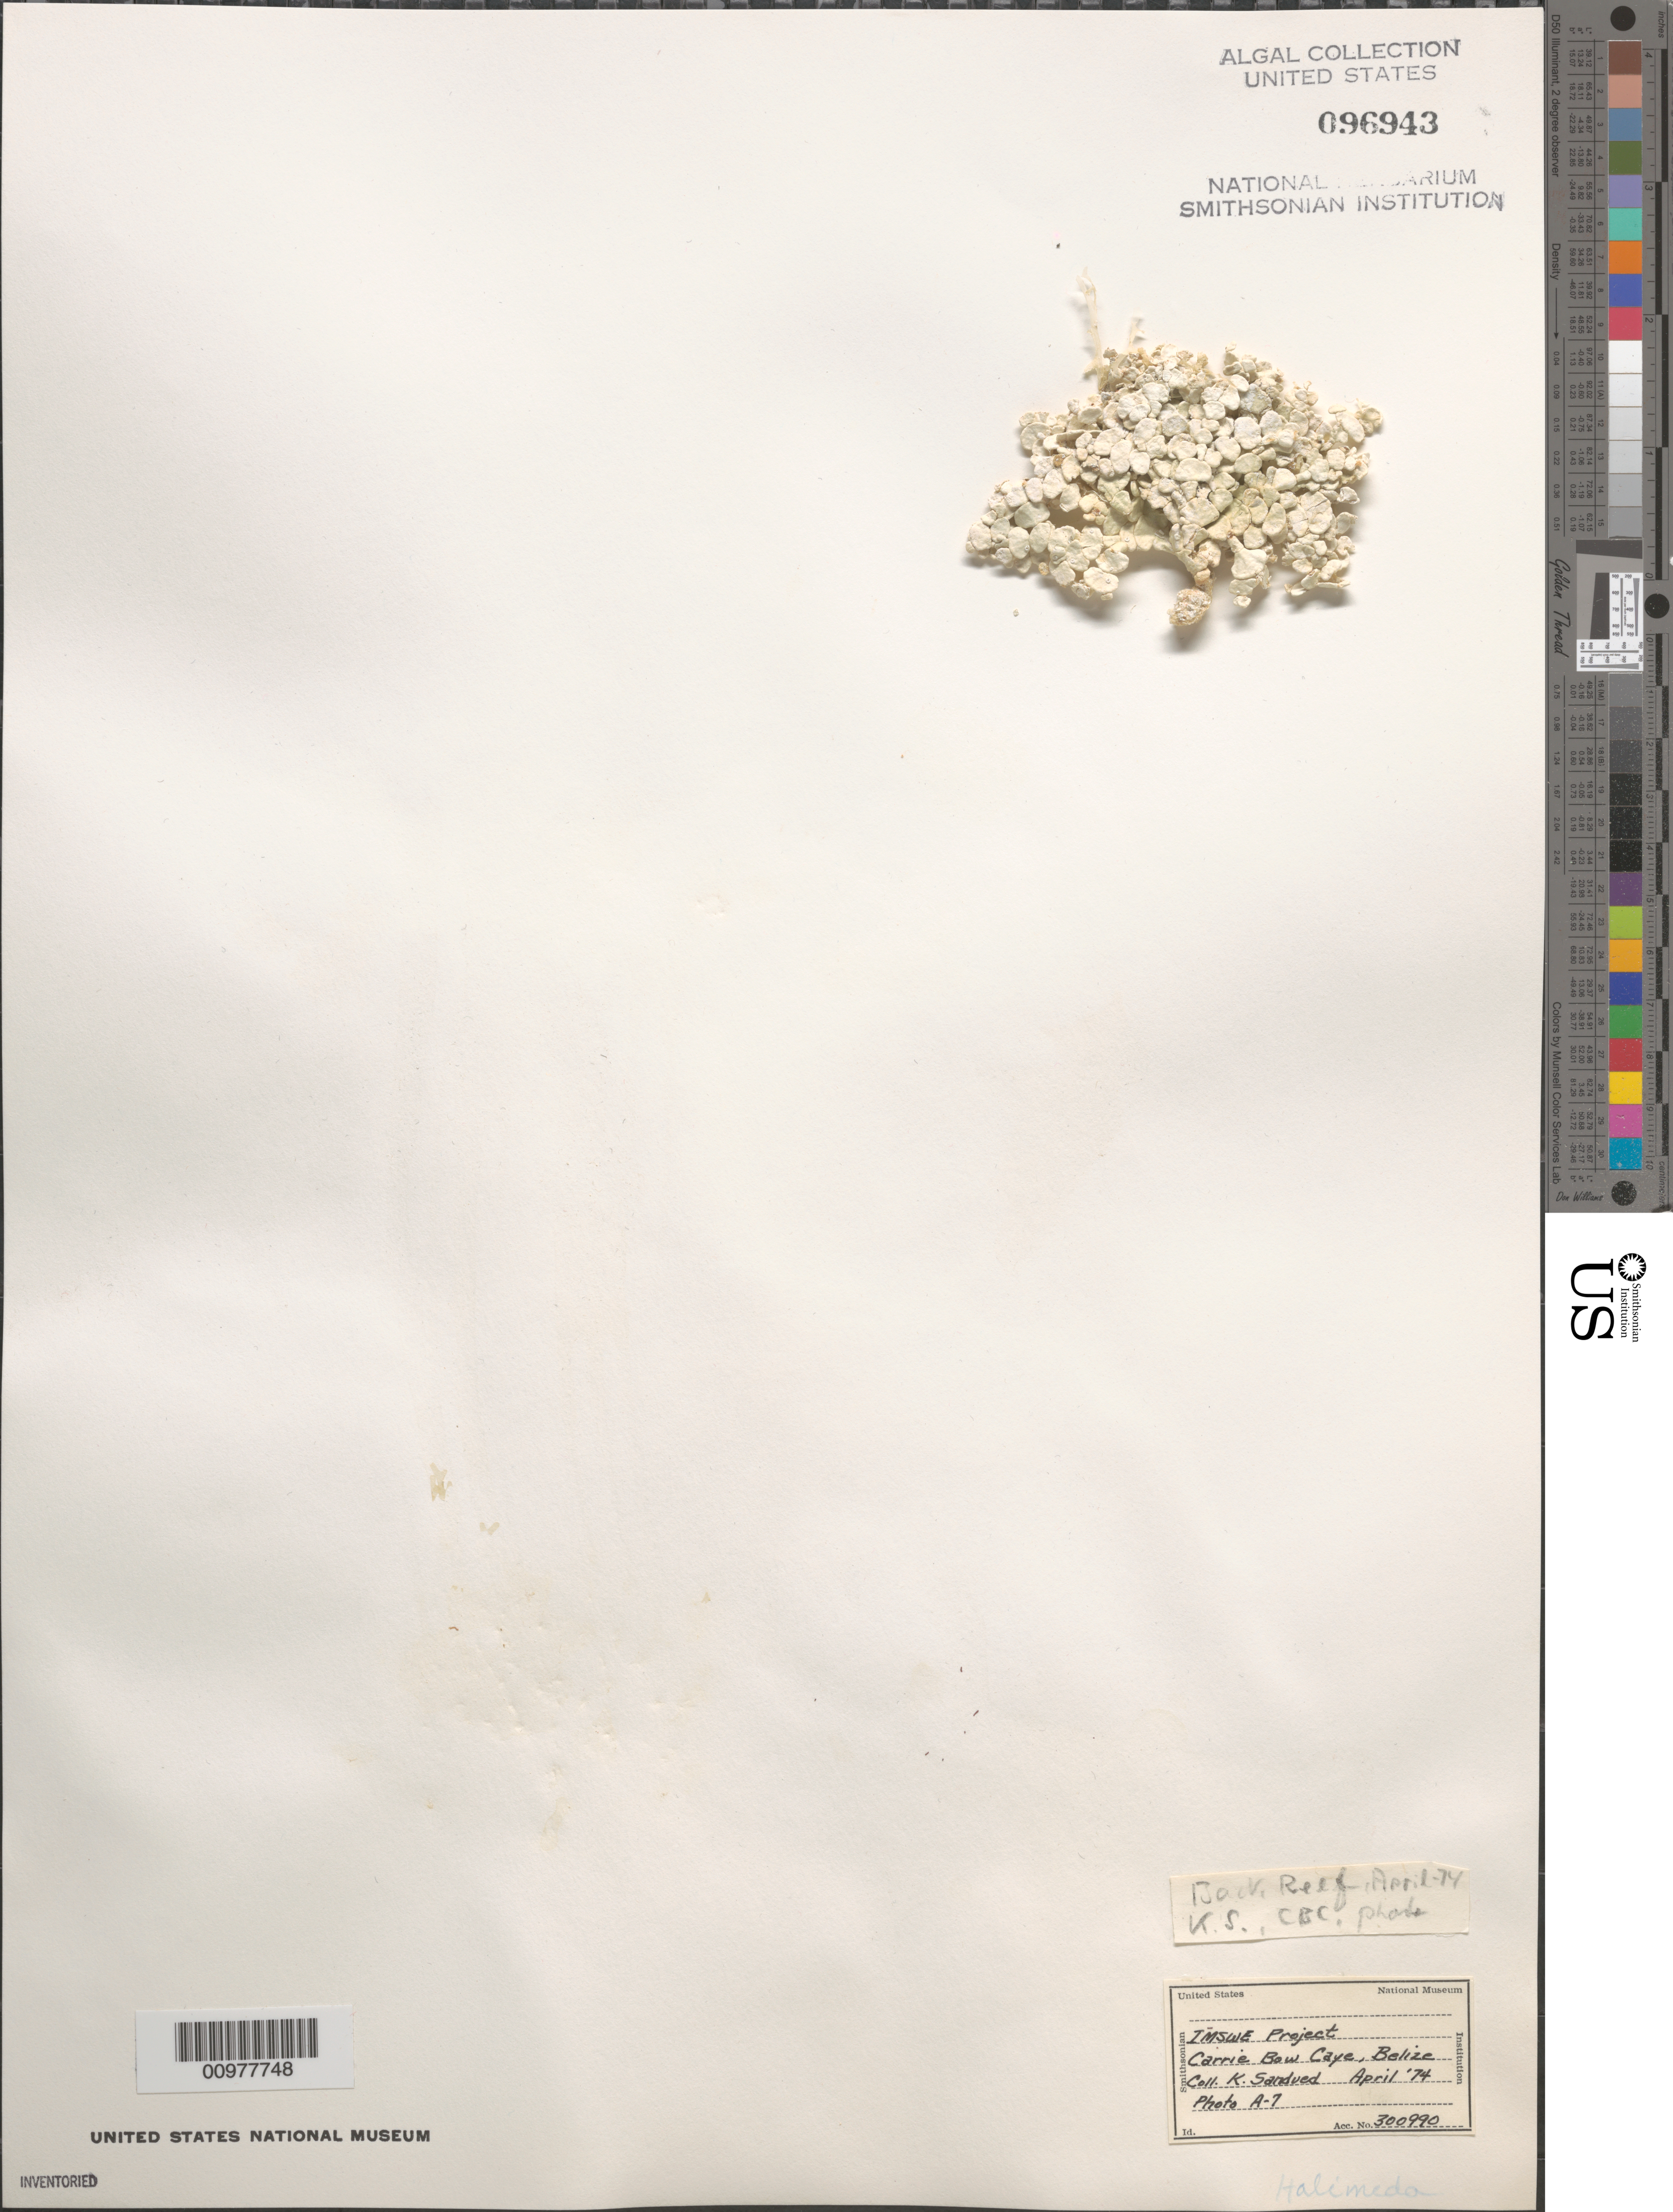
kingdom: Plantae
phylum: Chlorophyta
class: Ulvophyceae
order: Bryopsidales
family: Halimedaceae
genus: Halimeda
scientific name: Halimeda sp.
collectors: K. Sandved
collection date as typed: Apr 1974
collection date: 1974-04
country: Belize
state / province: Stann Creek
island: Carrie Bow Cay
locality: Back reef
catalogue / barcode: US 96943